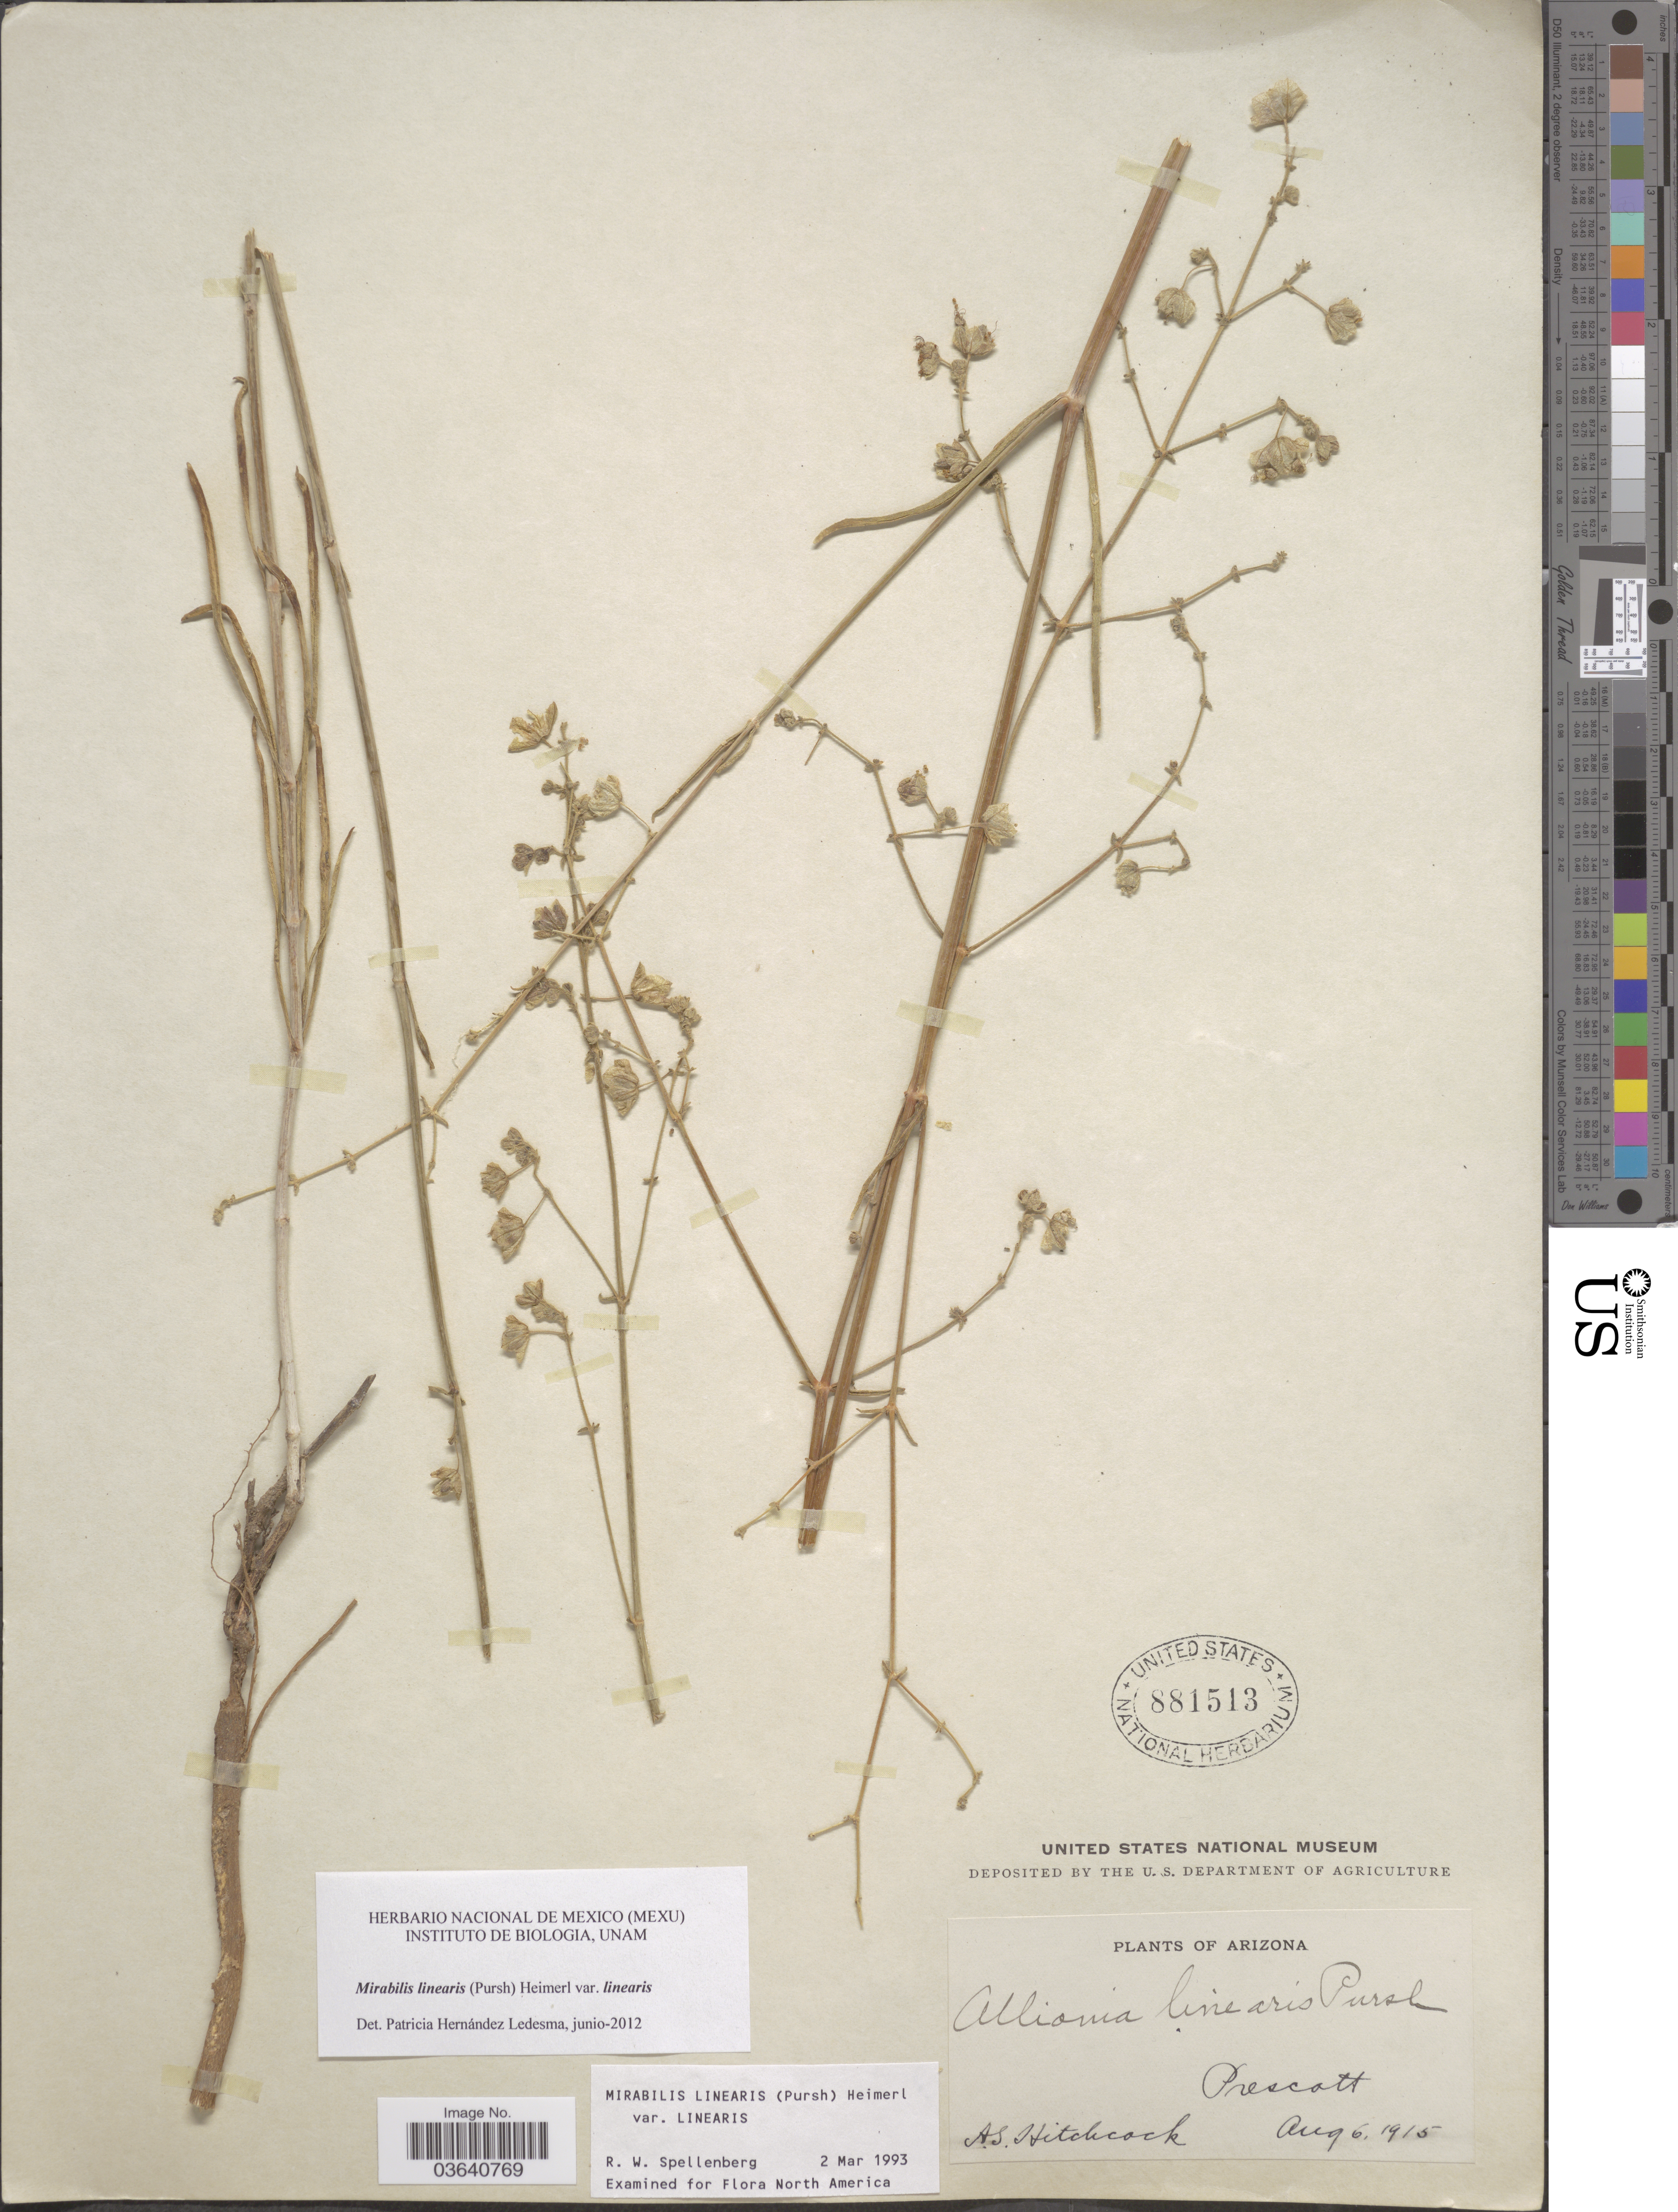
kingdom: Plantae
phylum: Tracheophyta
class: Magnoliopsida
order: Caryophyllales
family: Nyctaginaceae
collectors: A. S. Hitchcock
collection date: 1915-08-06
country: United States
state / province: Arizona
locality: Prescott.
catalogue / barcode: US 881513